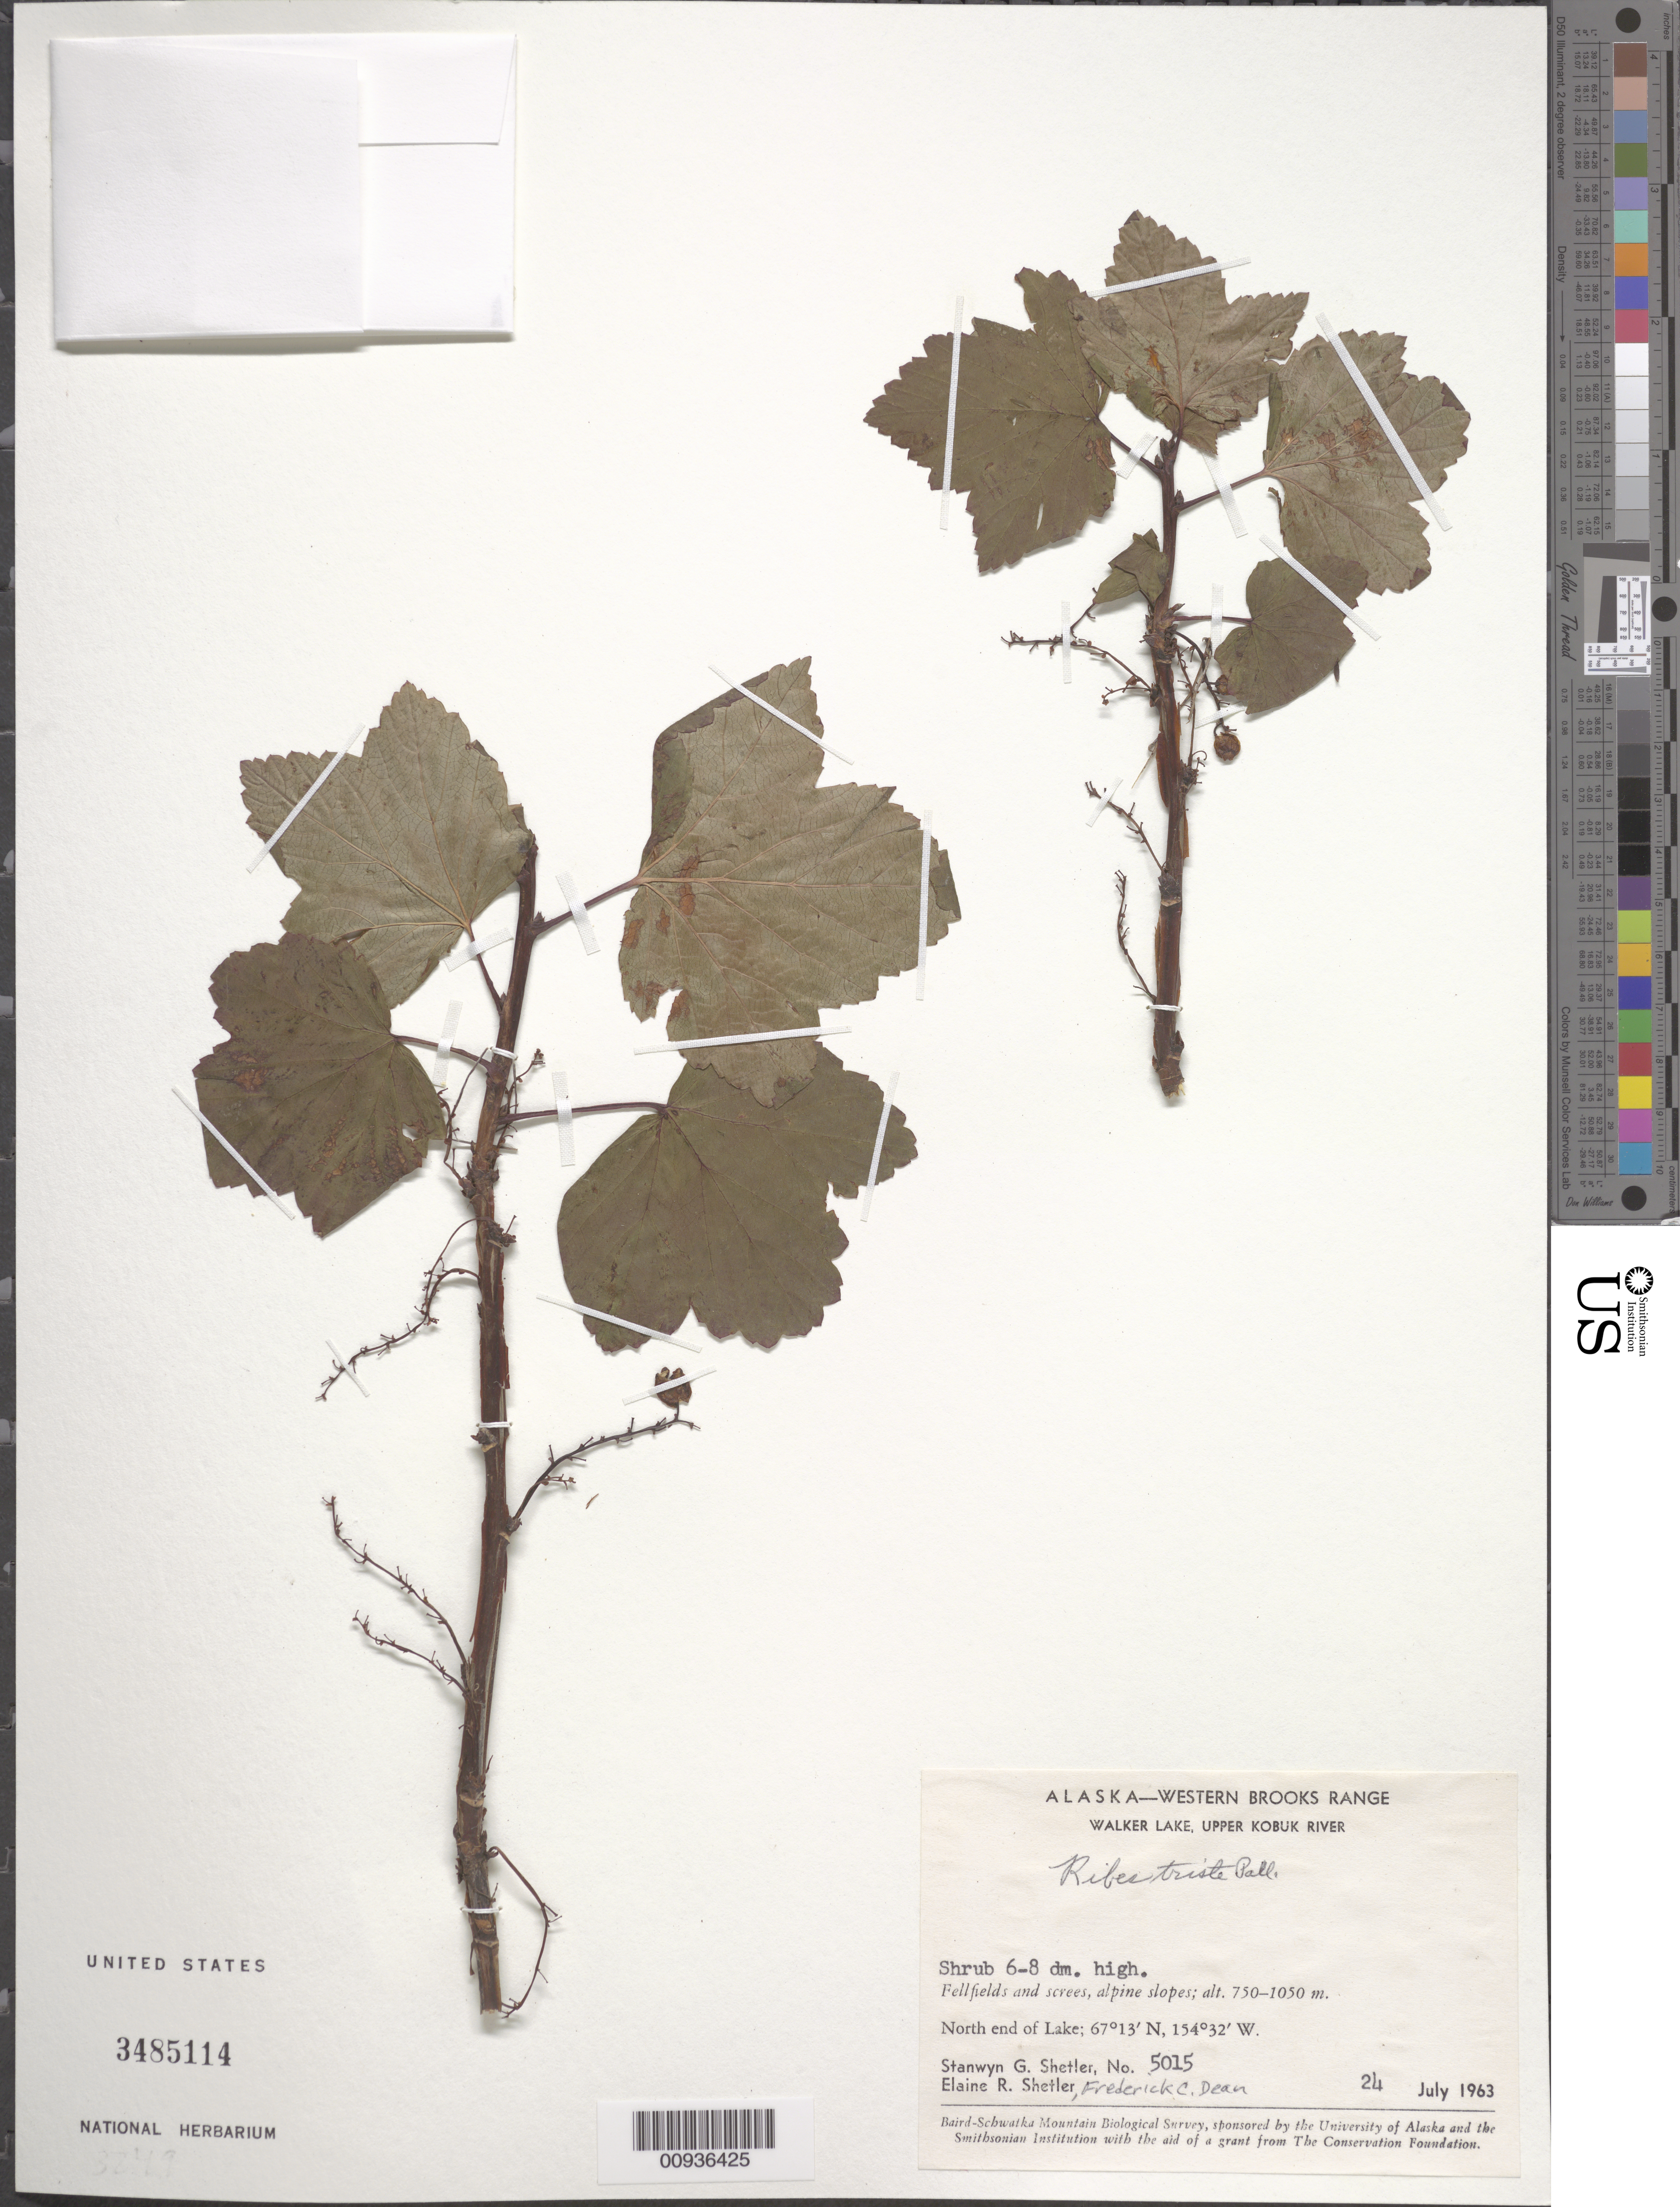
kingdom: Plantae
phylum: Tracheophyta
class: Magnoliopsida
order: Saxifragales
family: Grossulariaceae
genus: Ribes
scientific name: Ribes triste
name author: Pall.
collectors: S. Shetler, E. R. Shetler & F. C. Dean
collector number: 5015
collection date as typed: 24 Jul 1963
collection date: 1963-07-24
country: United States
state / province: Alaska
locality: North end of Walker Lake. Western Brooks Range, Upper Kobuk River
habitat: Fellfields and screes, alpine slopes.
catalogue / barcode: US 3485114